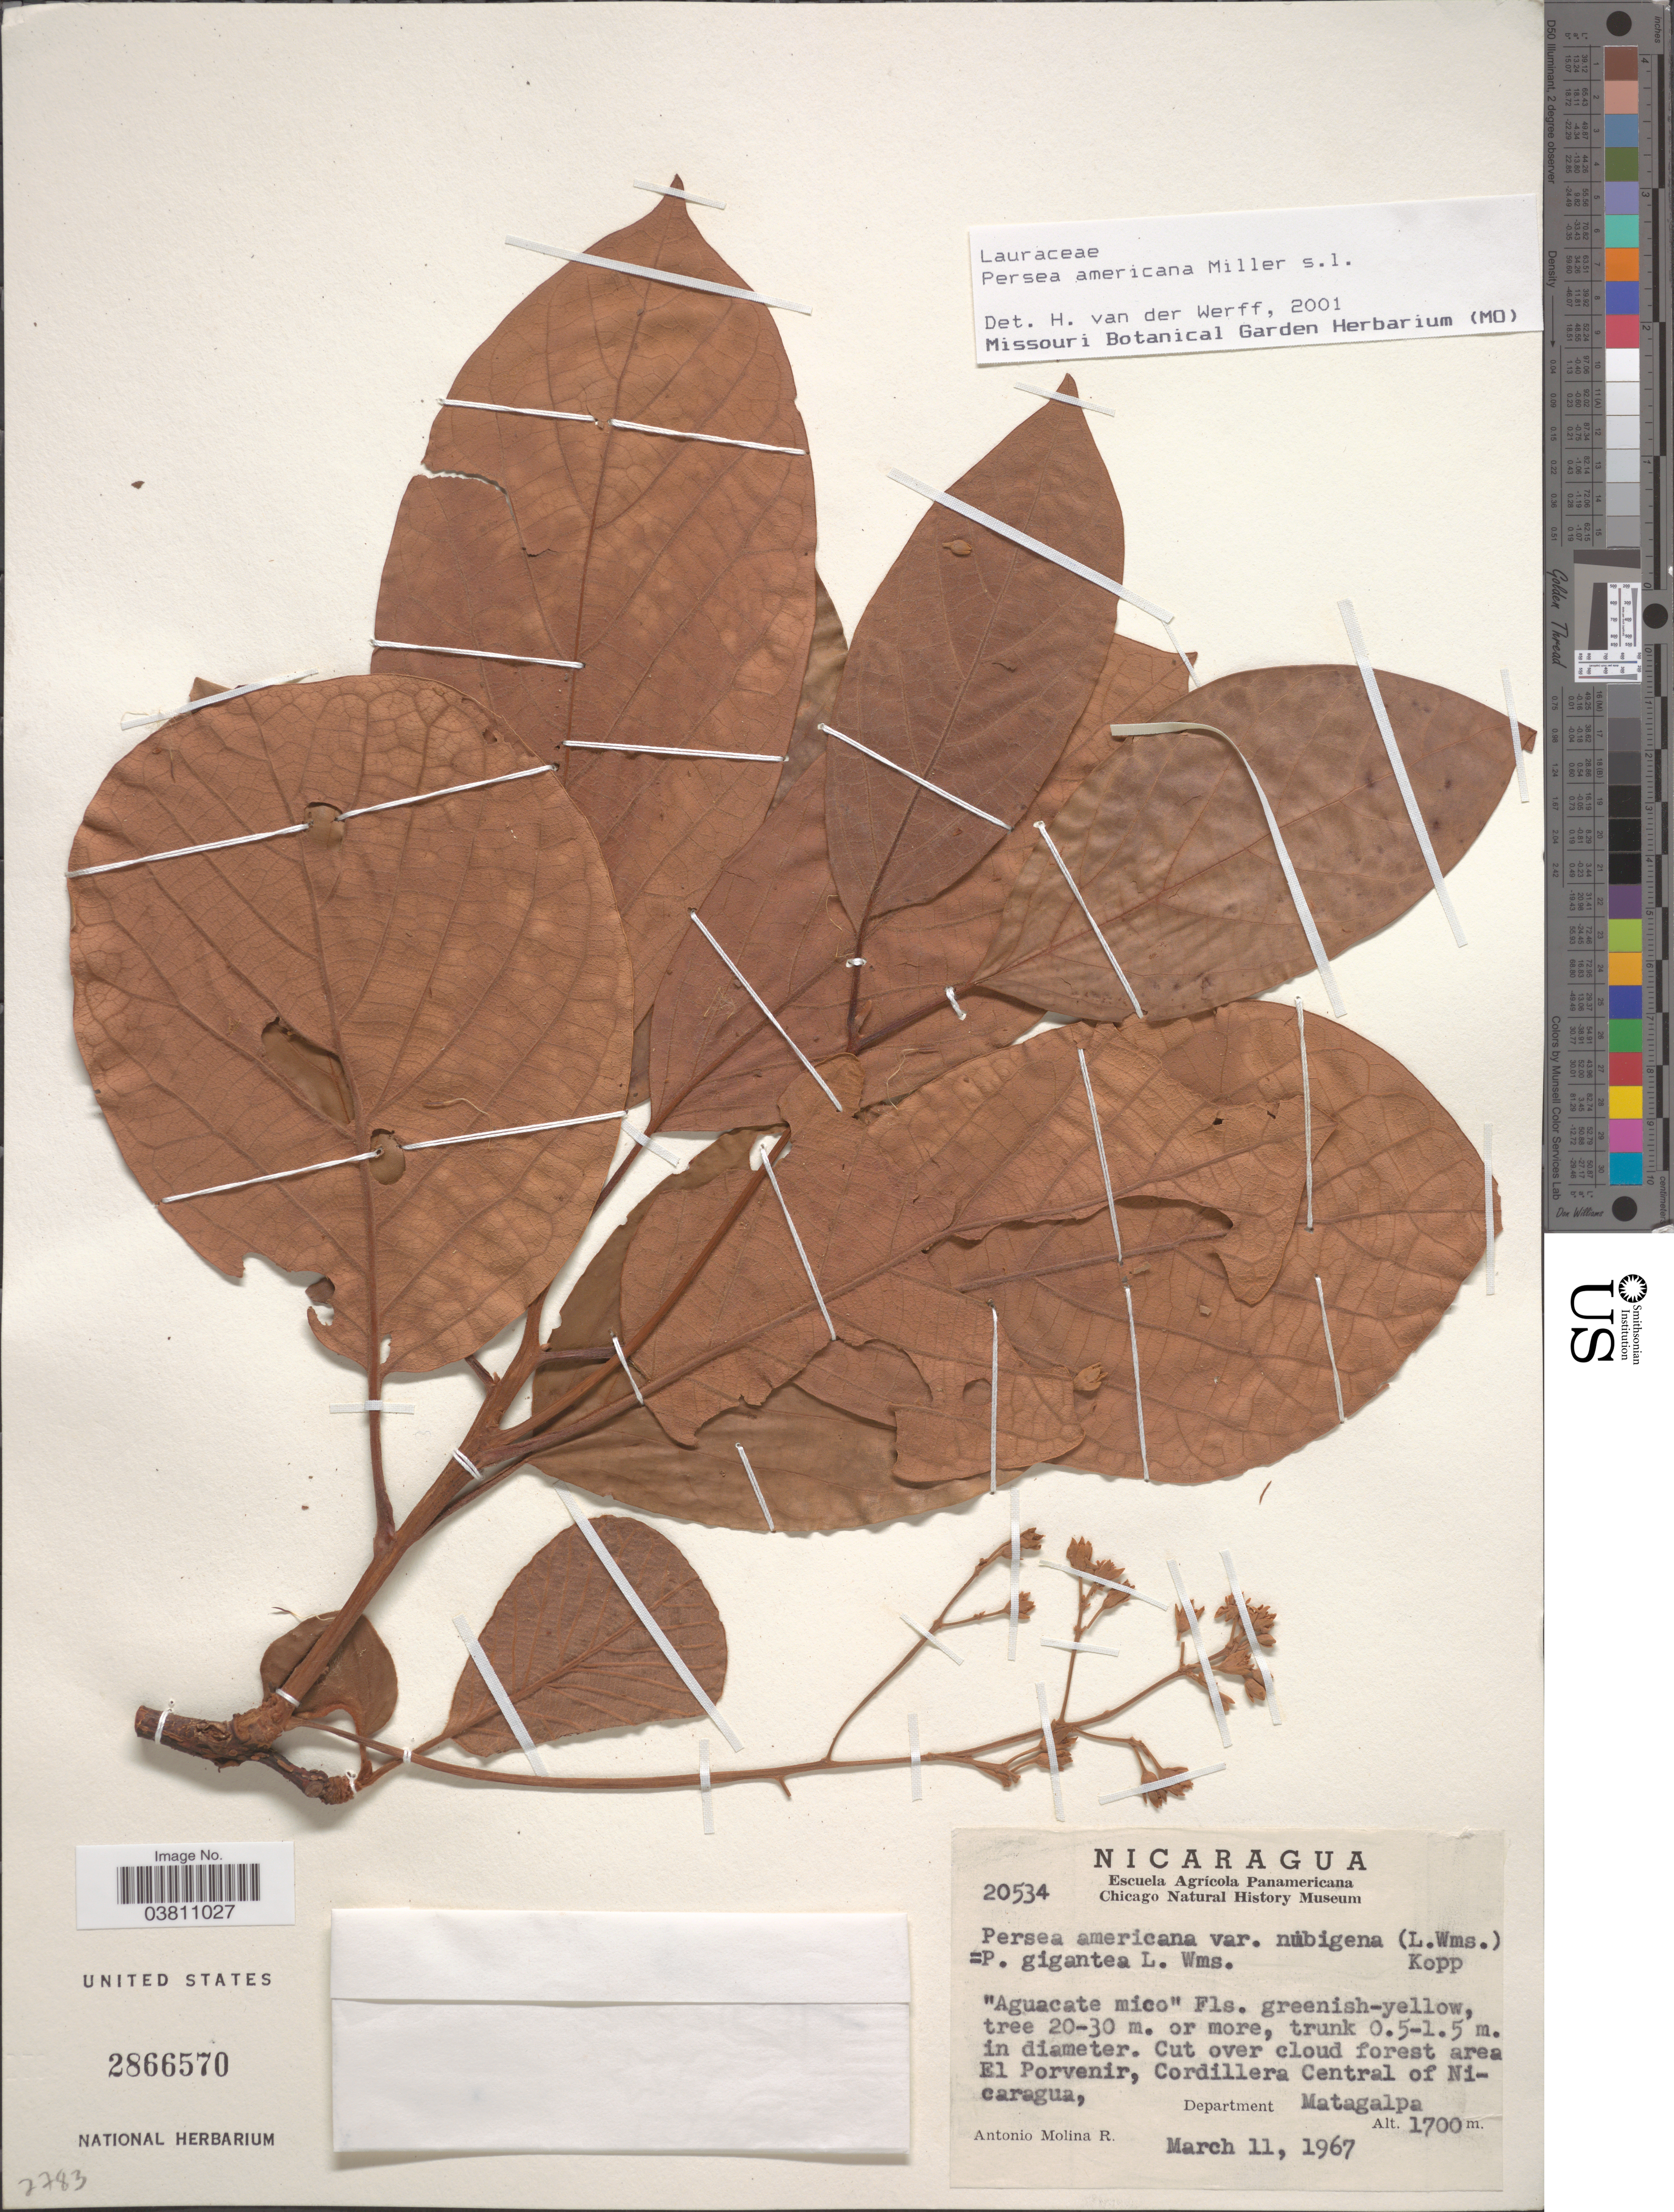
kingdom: Plantae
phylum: Tracheophyta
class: Magnoliopsida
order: Laurales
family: Lauraceae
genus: Persea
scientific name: Persea americana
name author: Mill.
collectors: A. Molina R.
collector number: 20534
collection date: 1967-03-11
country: Nicaragua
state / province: Matagalpa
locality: Cut over cloud forest area El Porvenir, Cordillera Central of Nicaragua, Department Matagalpa.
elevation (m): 1700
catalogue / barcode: US 2866570